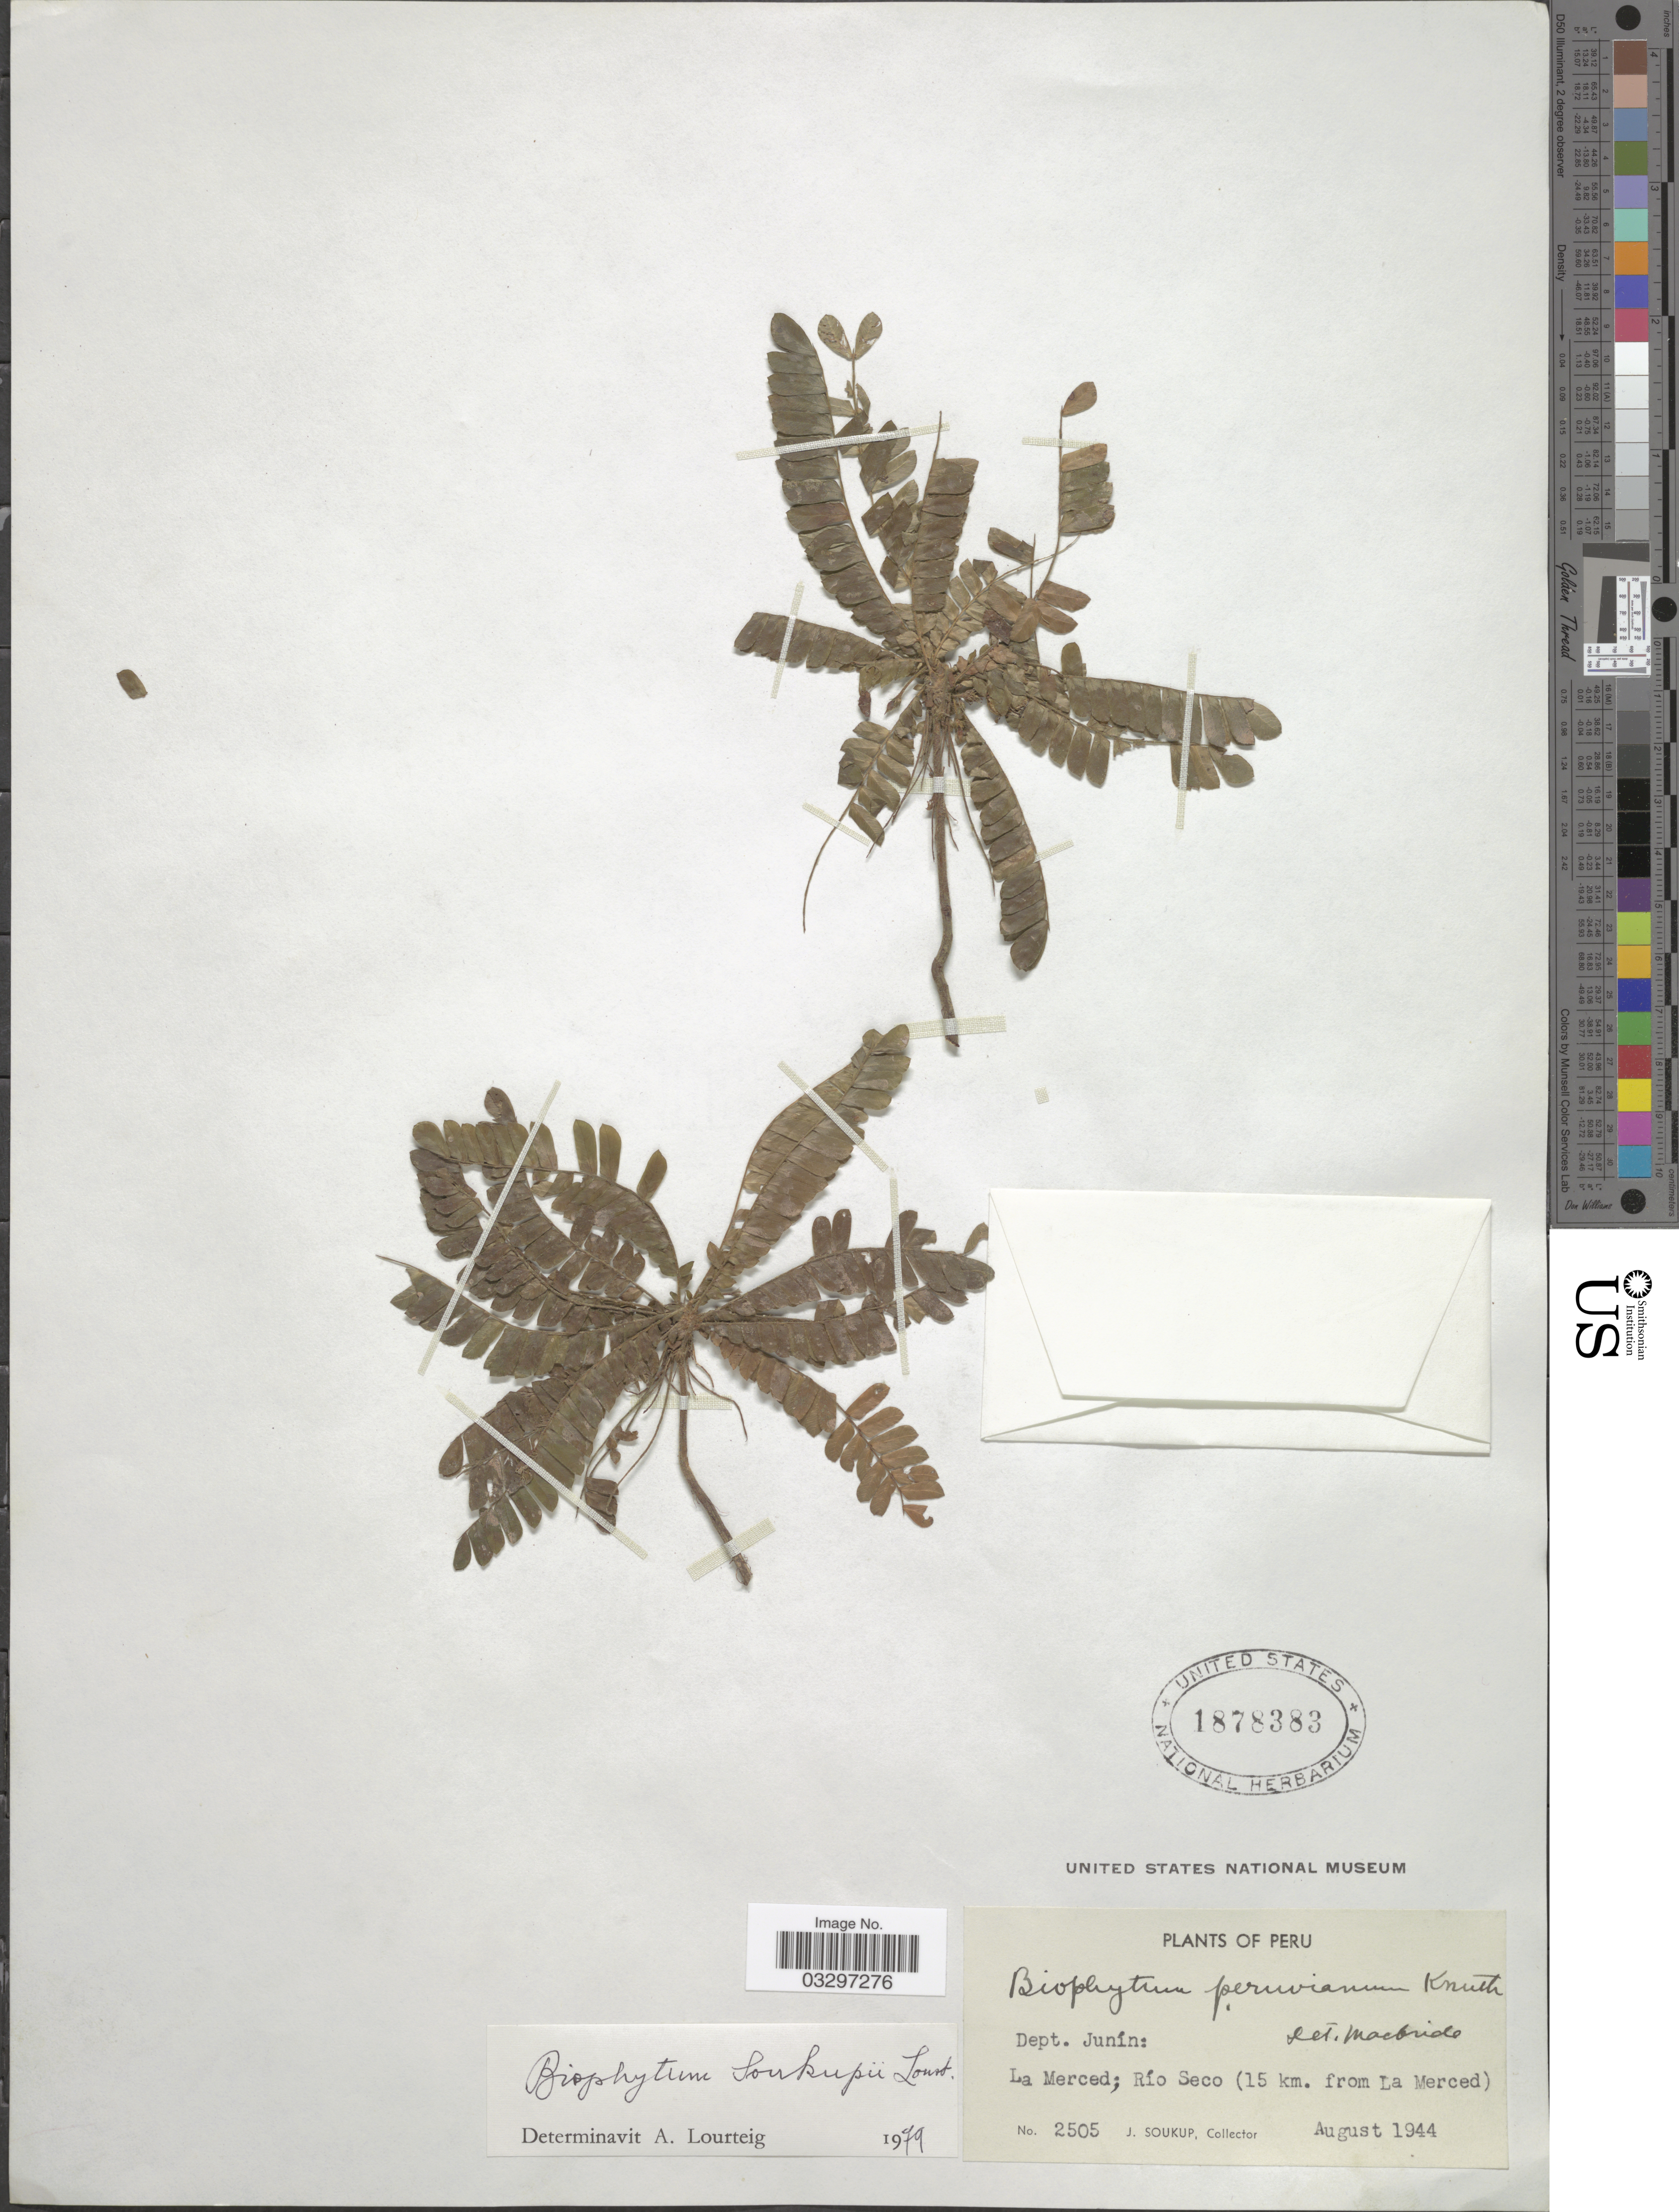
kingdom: Plantae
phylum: Tracheophyta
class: Magnoliopsida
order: Oxalidales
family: Oxalidaceae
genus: Biophytum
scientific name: Biophytum soukupii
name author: Lourteig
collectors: J. Soukup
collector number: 2505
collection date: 1944-08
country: Peru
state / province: Junín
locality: Dept. Junín: La Merced, Río Seco (15 km. from La Merced).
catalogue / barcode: US 1878383